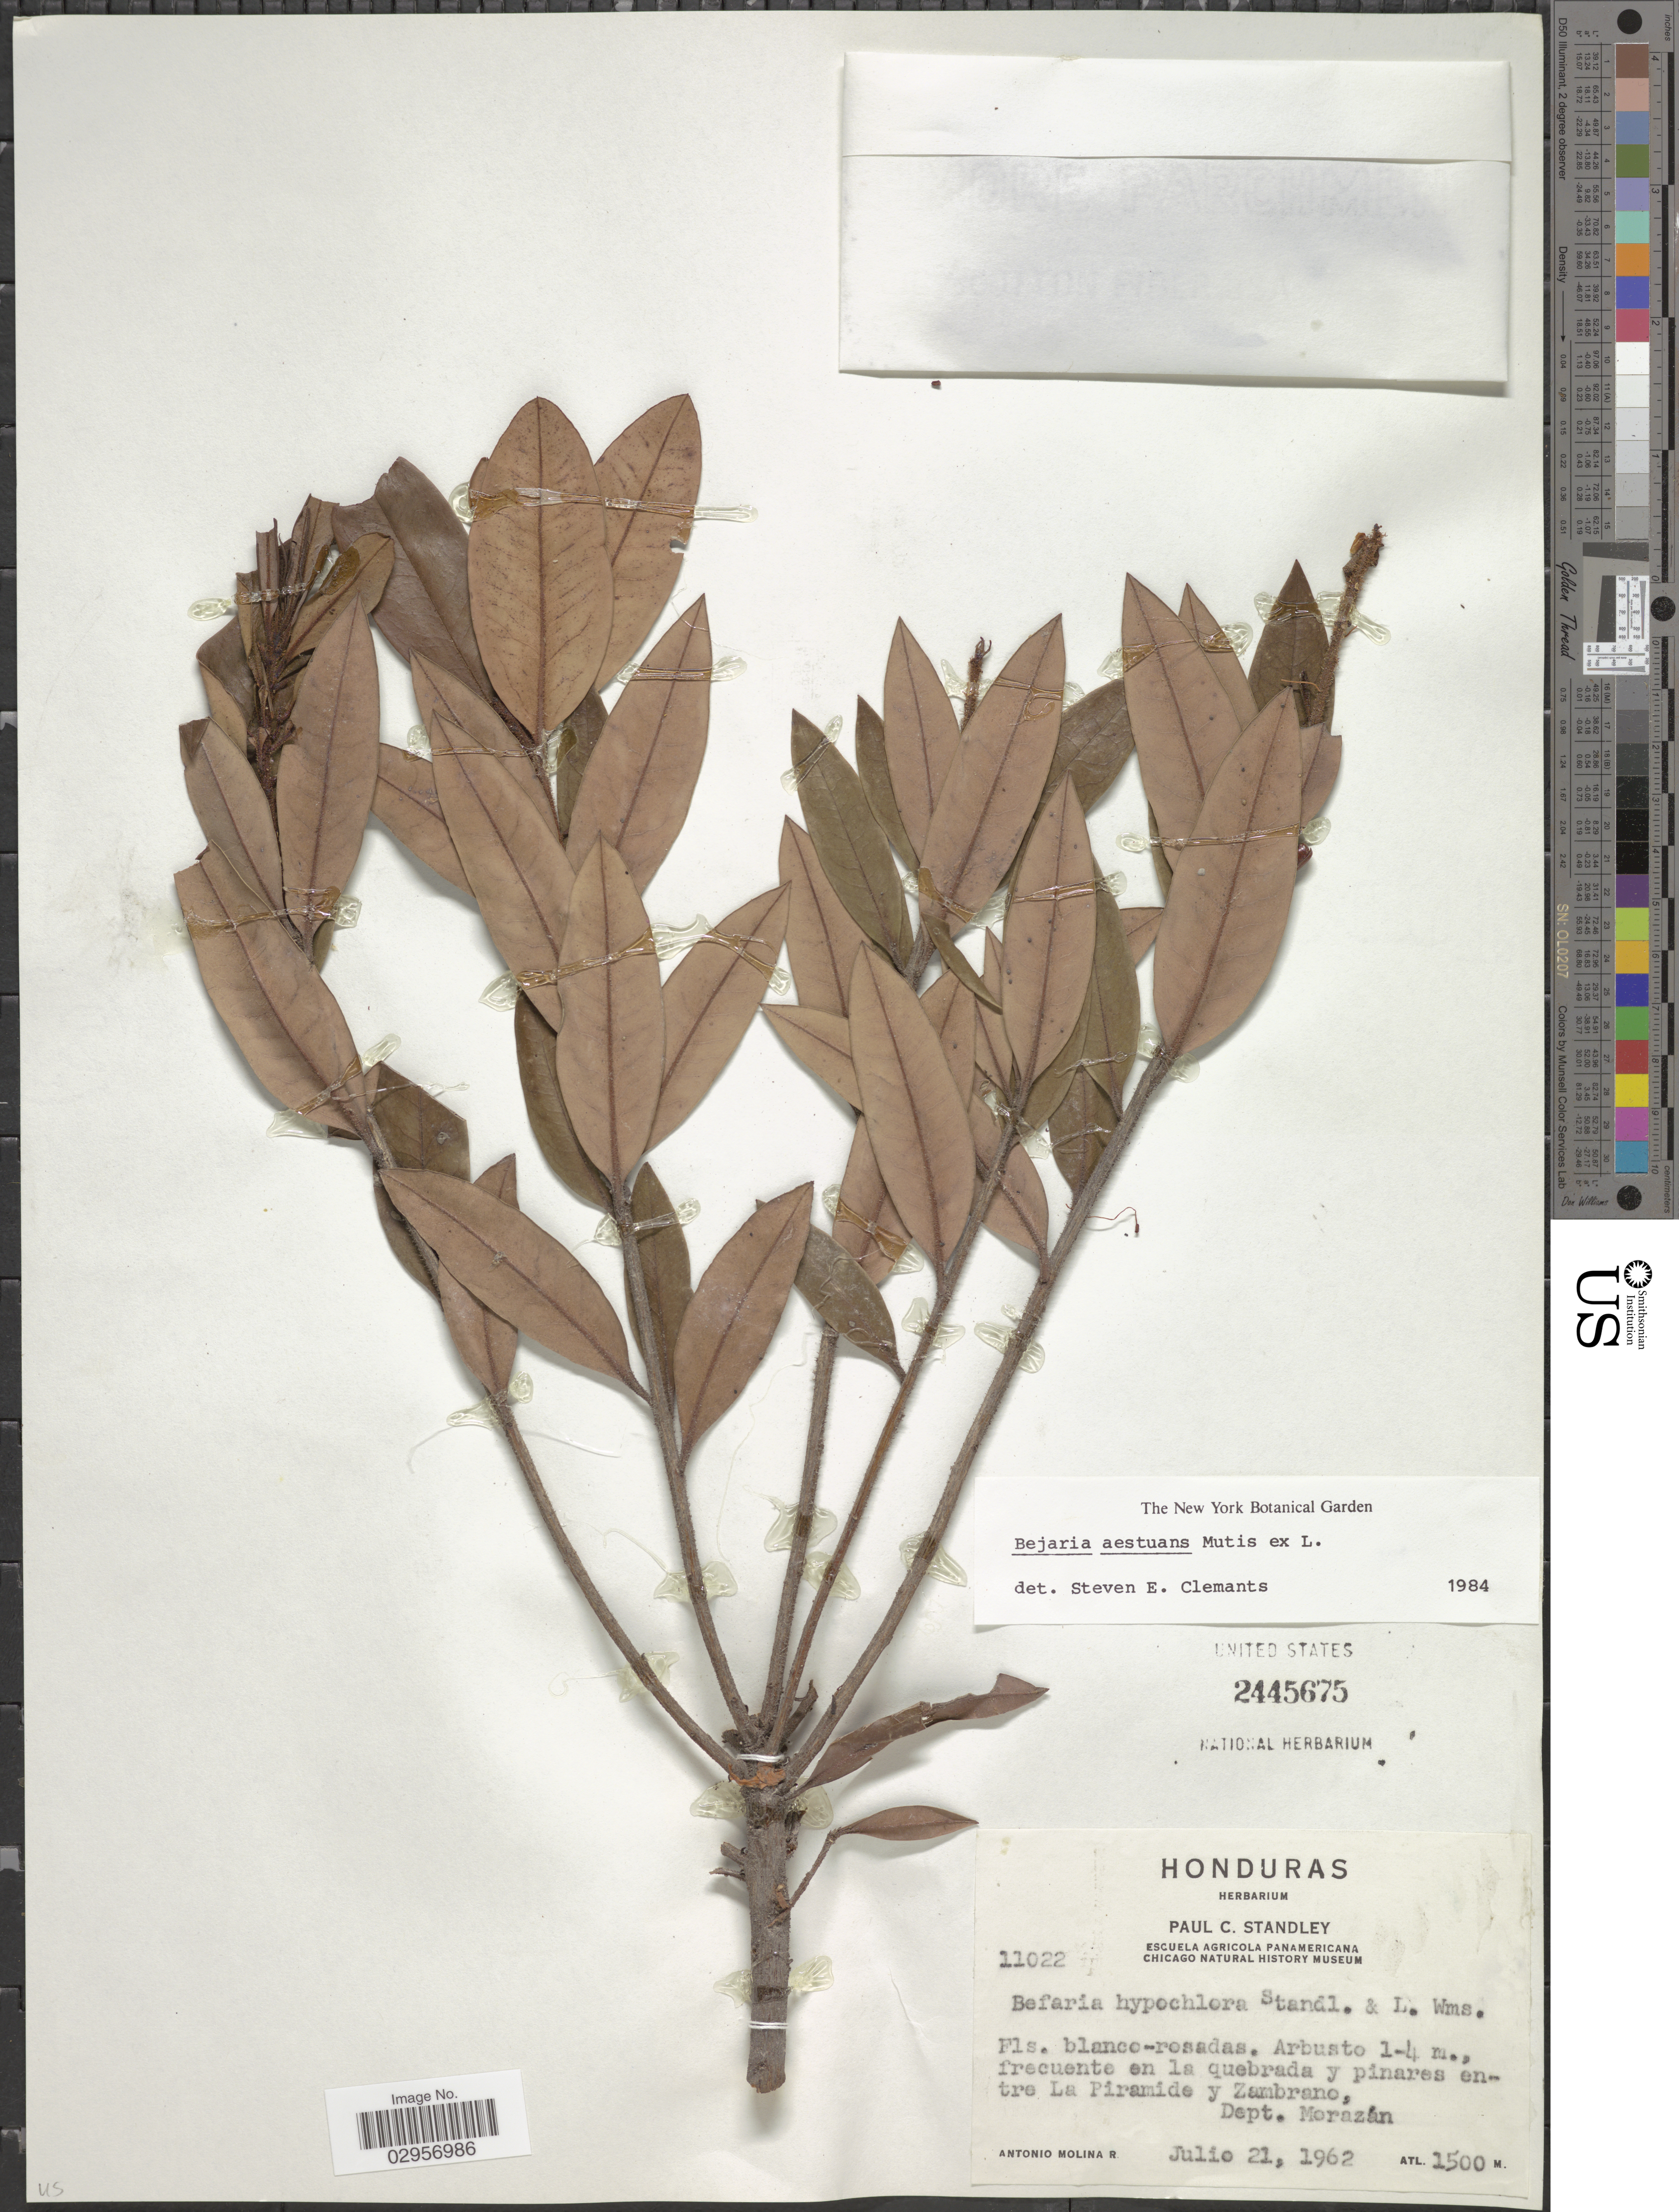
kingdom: Plantae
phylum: Tracheophyta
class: Magnoliopsida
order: Ericales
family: Ericaceae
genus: Befaria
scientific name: Befaria aestuans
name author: Mutis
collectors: A. Molina R.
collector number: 11022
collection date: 1962-07-21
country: Honduras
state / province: Fco. Morazán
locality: Frecuente en la quebrada y pinares entre La Piramide y Zambrano, Dept. Morazán.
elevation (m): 1500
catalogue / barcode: US 2445675